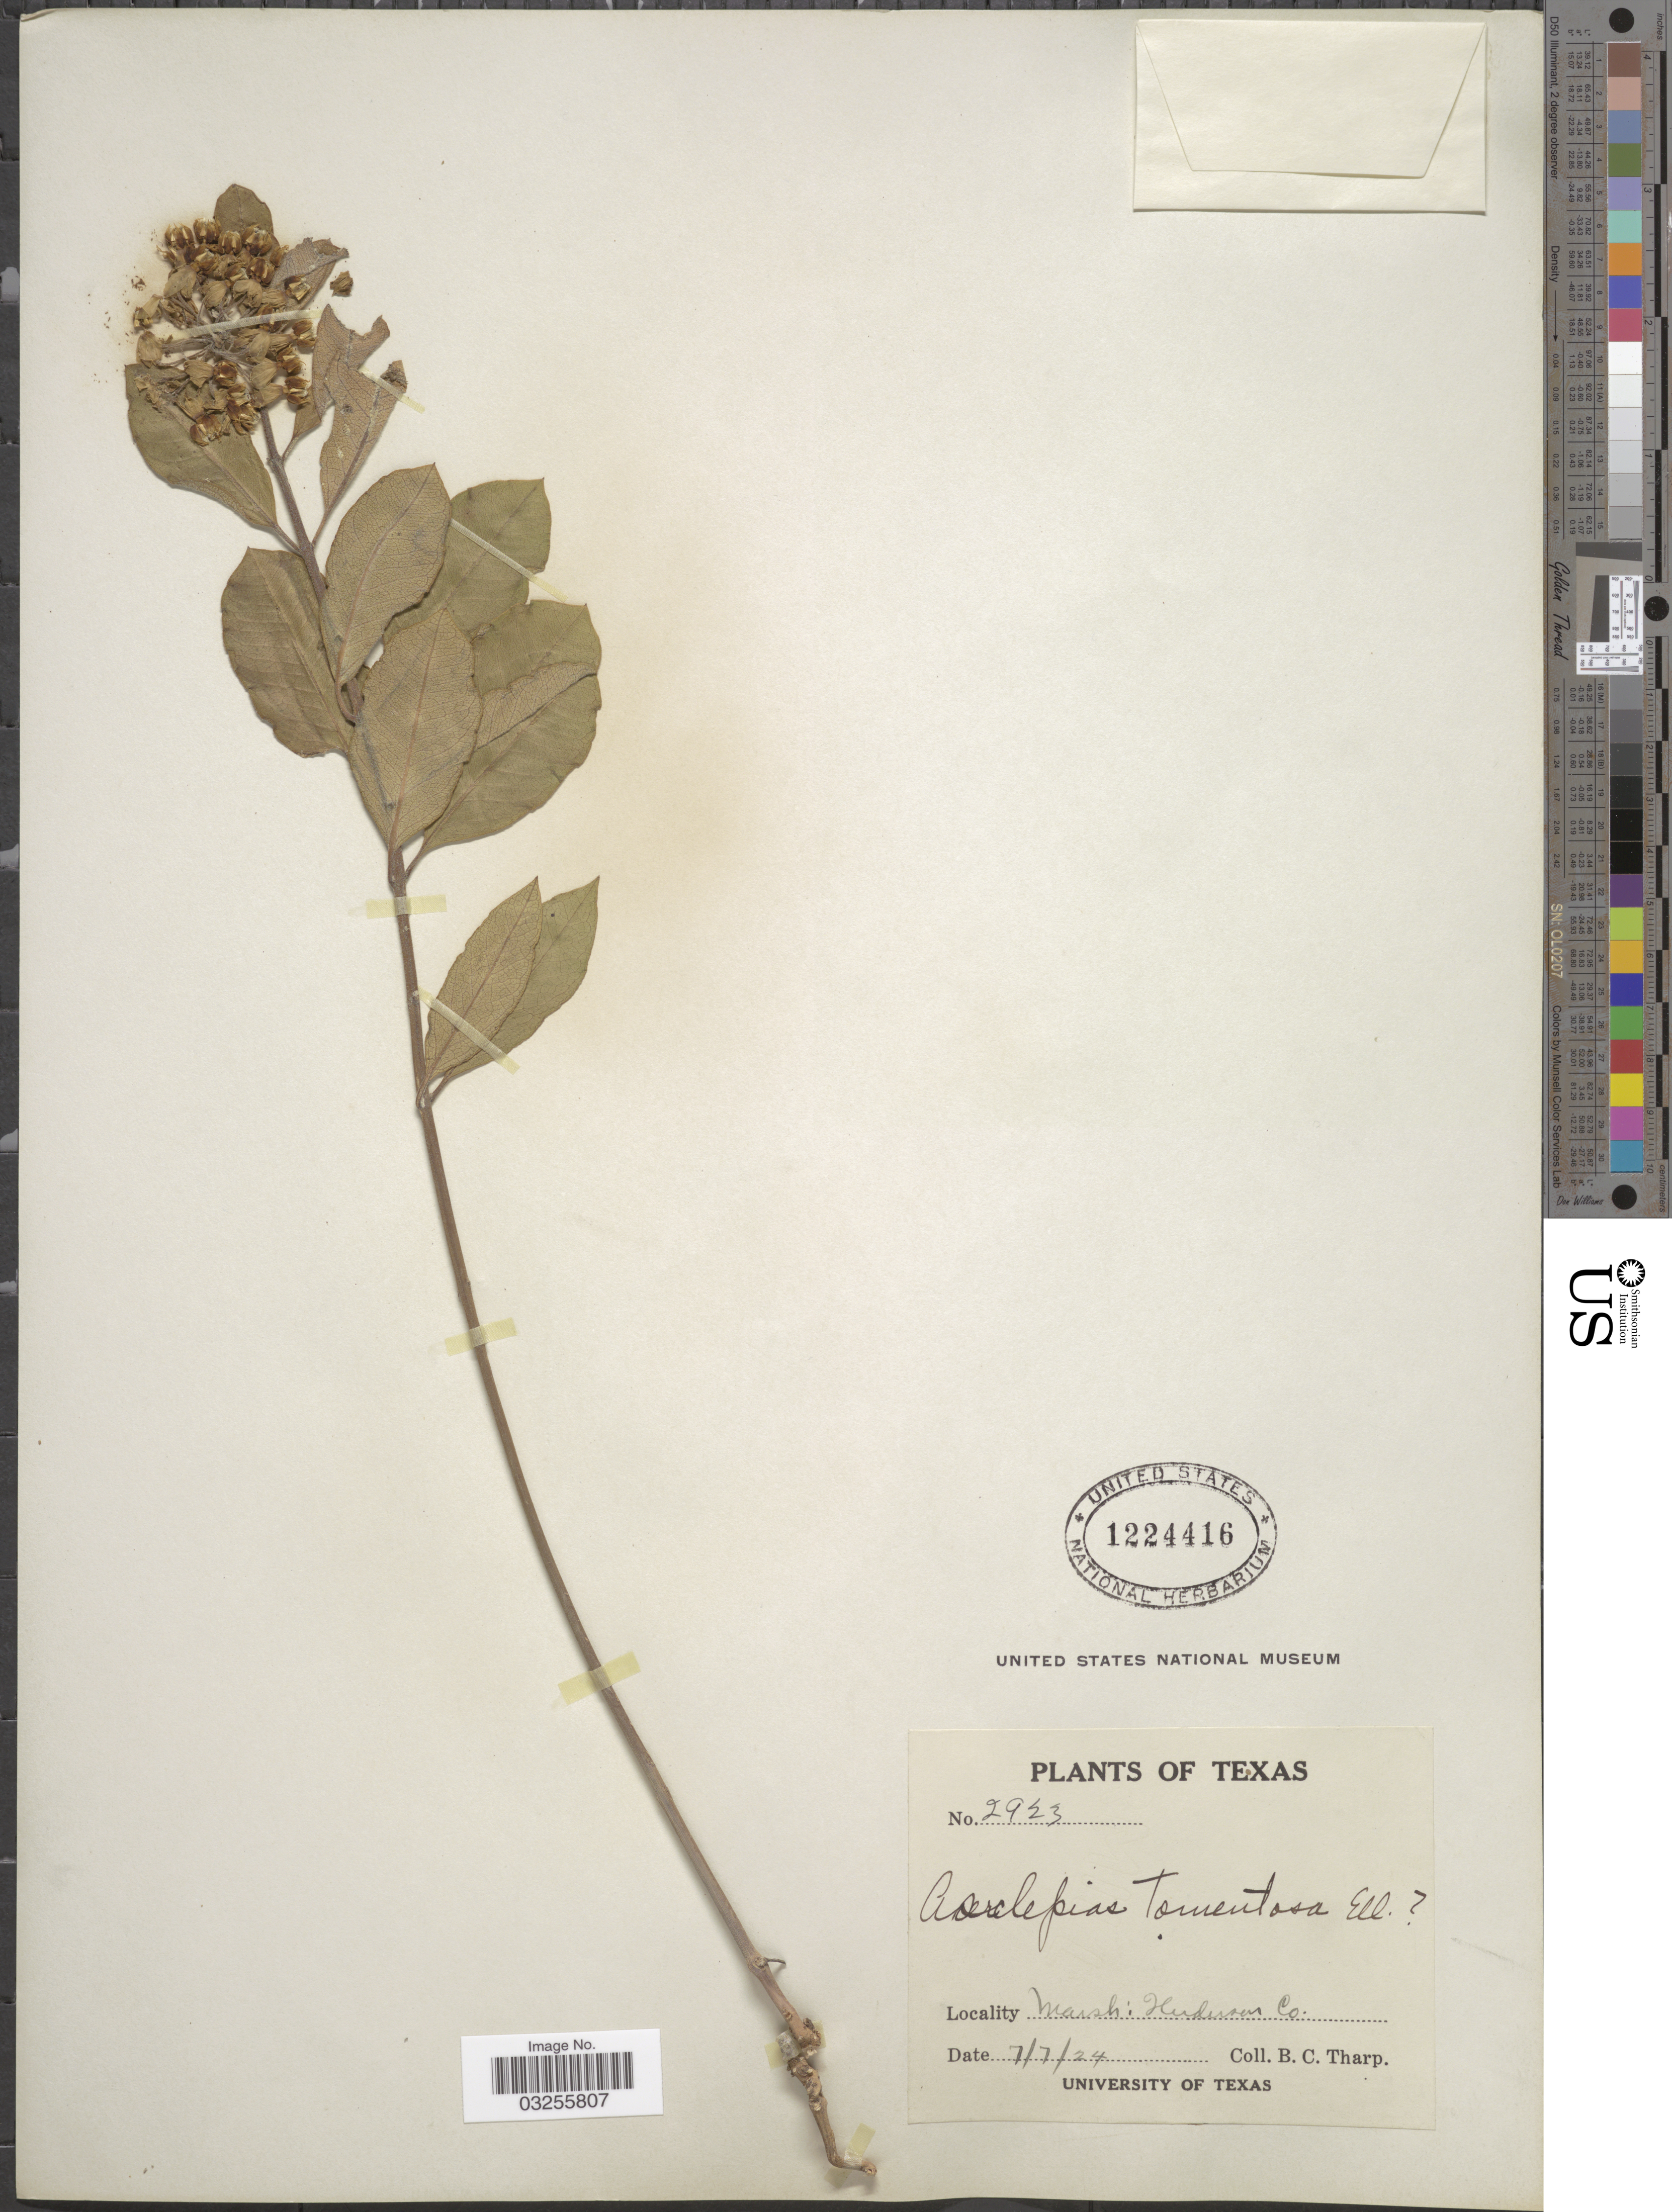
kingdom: Plantae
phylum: Tracheophyta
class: Magnoliopsida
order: Gentianales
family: Apocynaceae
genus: Asclepias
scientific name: Asclepias tomentosa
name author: Elliott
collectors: B. C. Tharp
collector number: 2923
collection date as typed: Transcribed d/m/y: 7/7/24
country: United States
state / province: Texas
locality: Marsh: Henderson Co.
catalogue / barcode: US 1224416